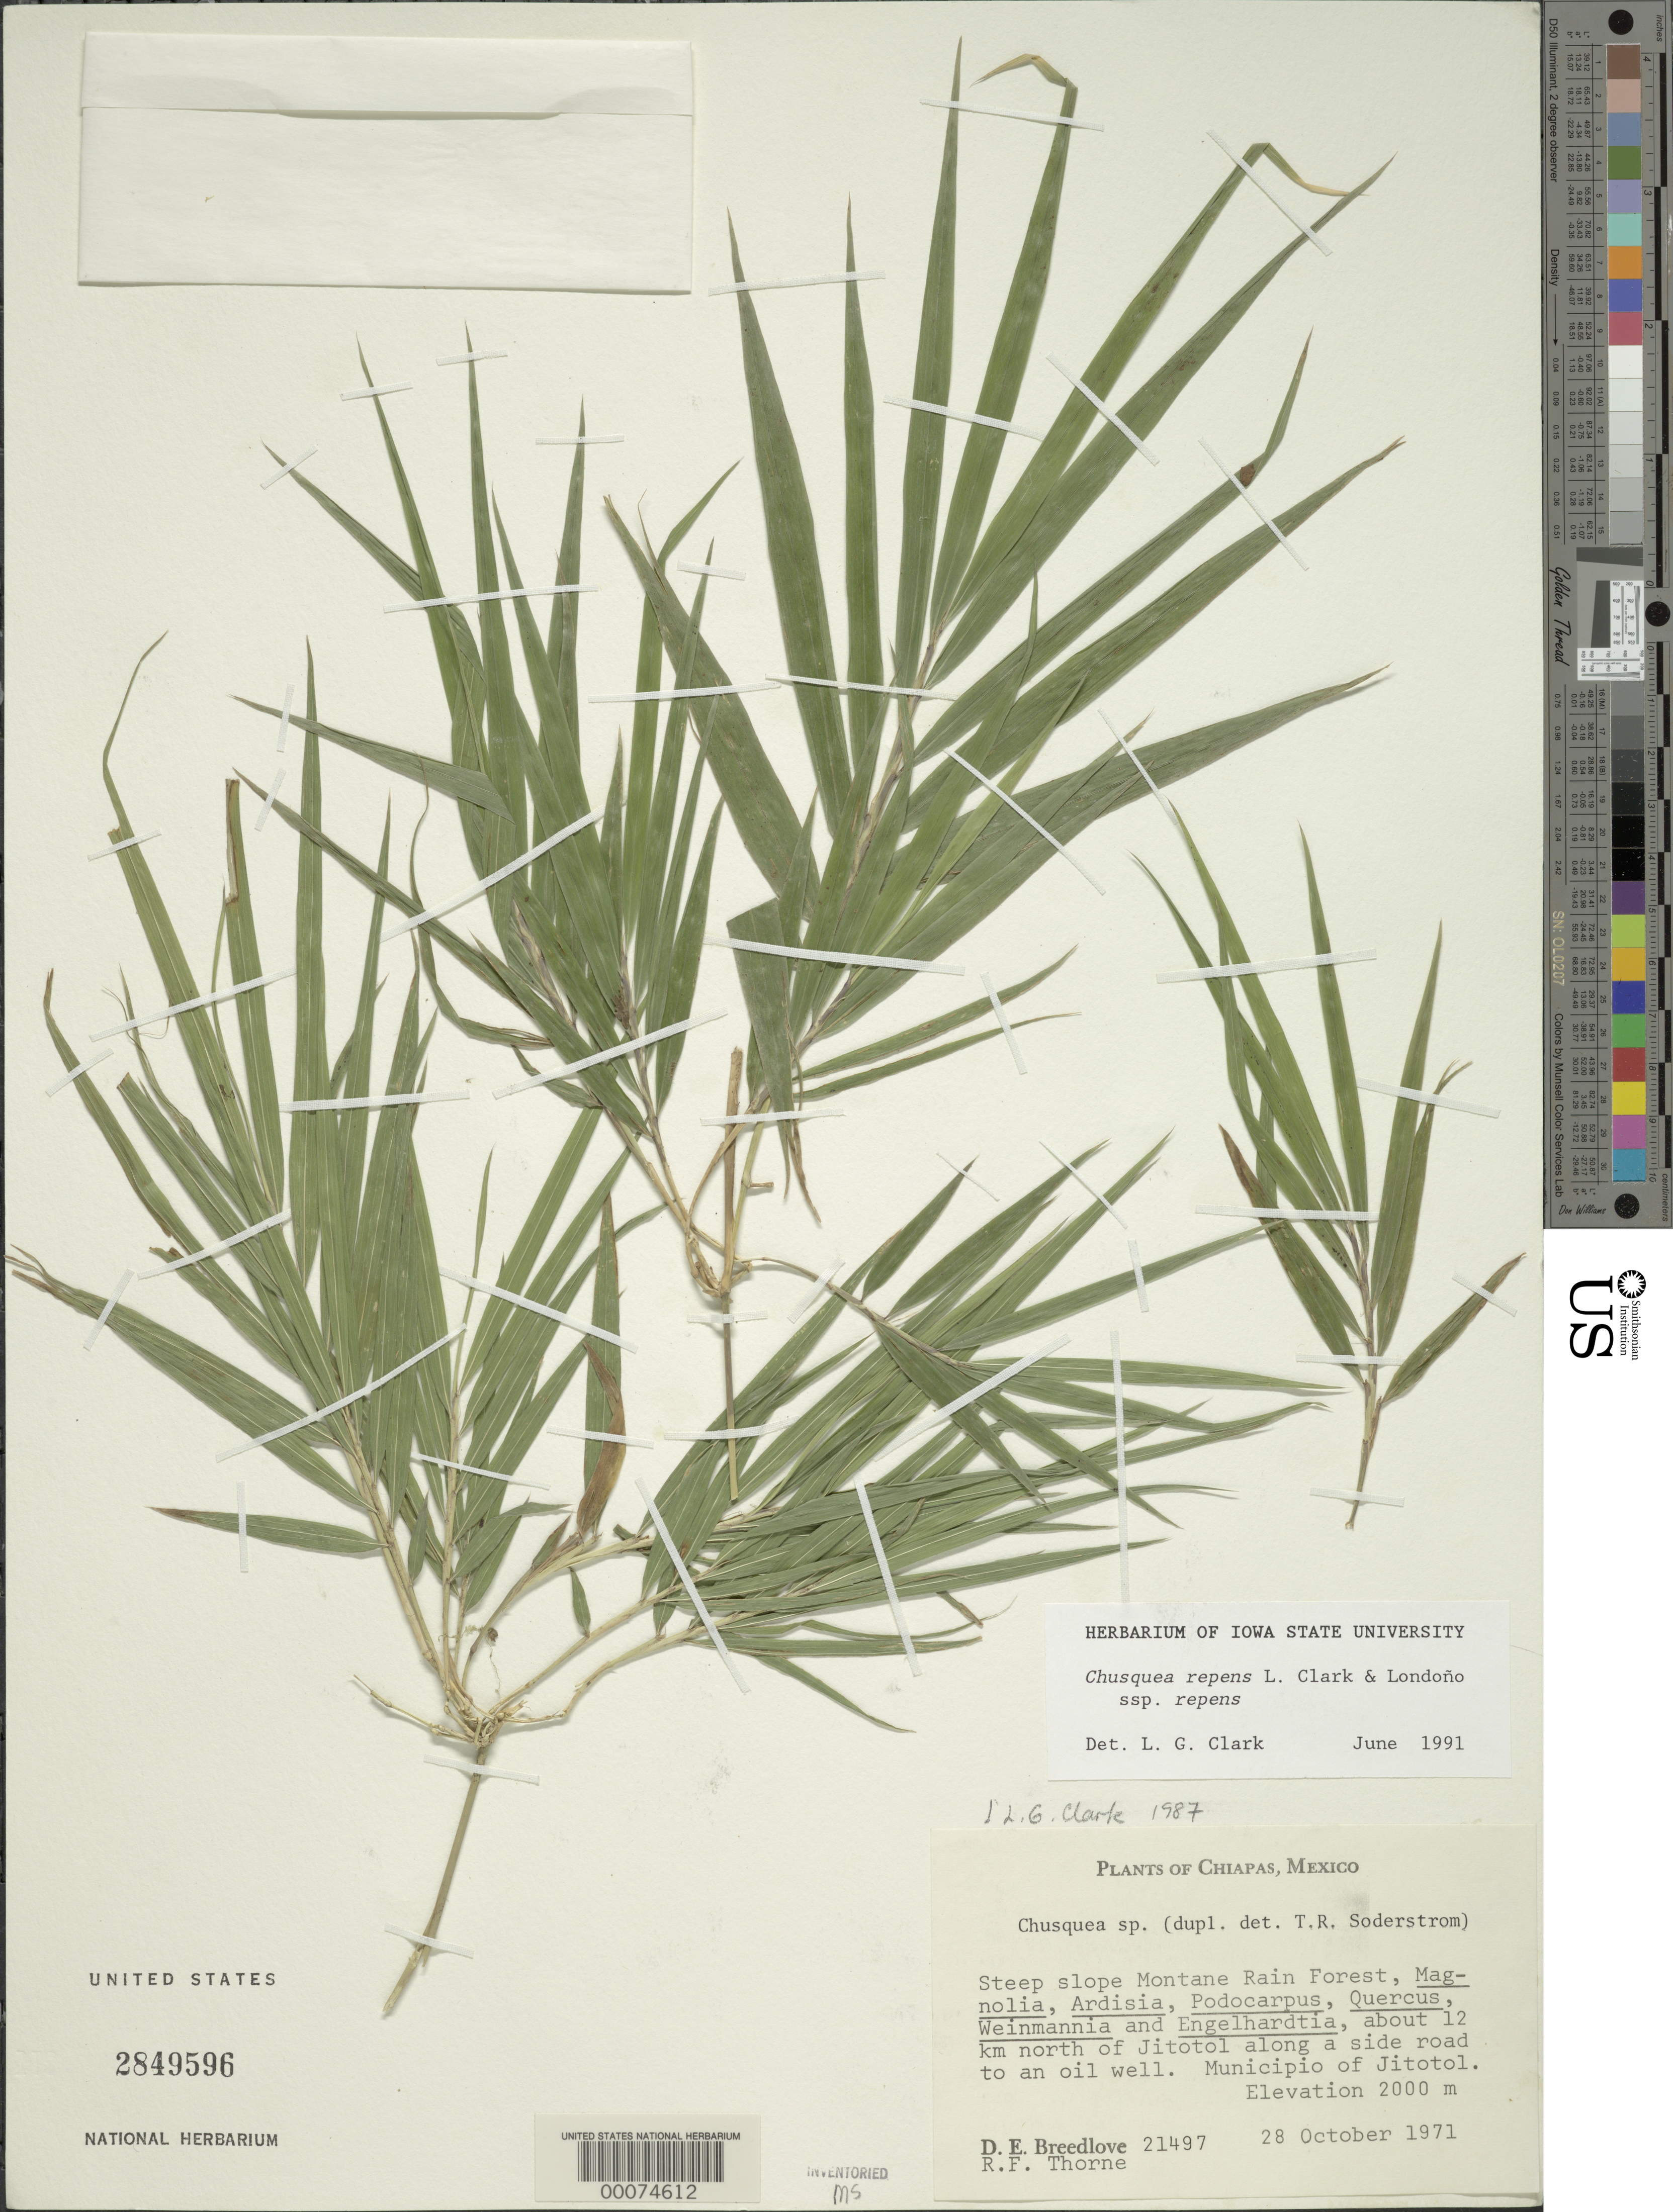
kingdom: Plantae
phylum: Tracheophyta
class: Liliopsida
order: Poales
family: Poaceae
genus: Chusquea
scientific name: Chusquea repens subsp. oaxacacensis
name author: L.G. Clark & Londoño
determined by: Clark, Lynn G., (ISC), Iowa State University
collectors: D. E. Breedlove & R. F. Thorne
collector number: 21497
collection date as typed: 28 Oct 1971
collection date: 1971-10-28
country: Mexico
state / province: Chiapas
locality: Jitotol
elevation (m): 2000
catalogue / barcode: US 2849596